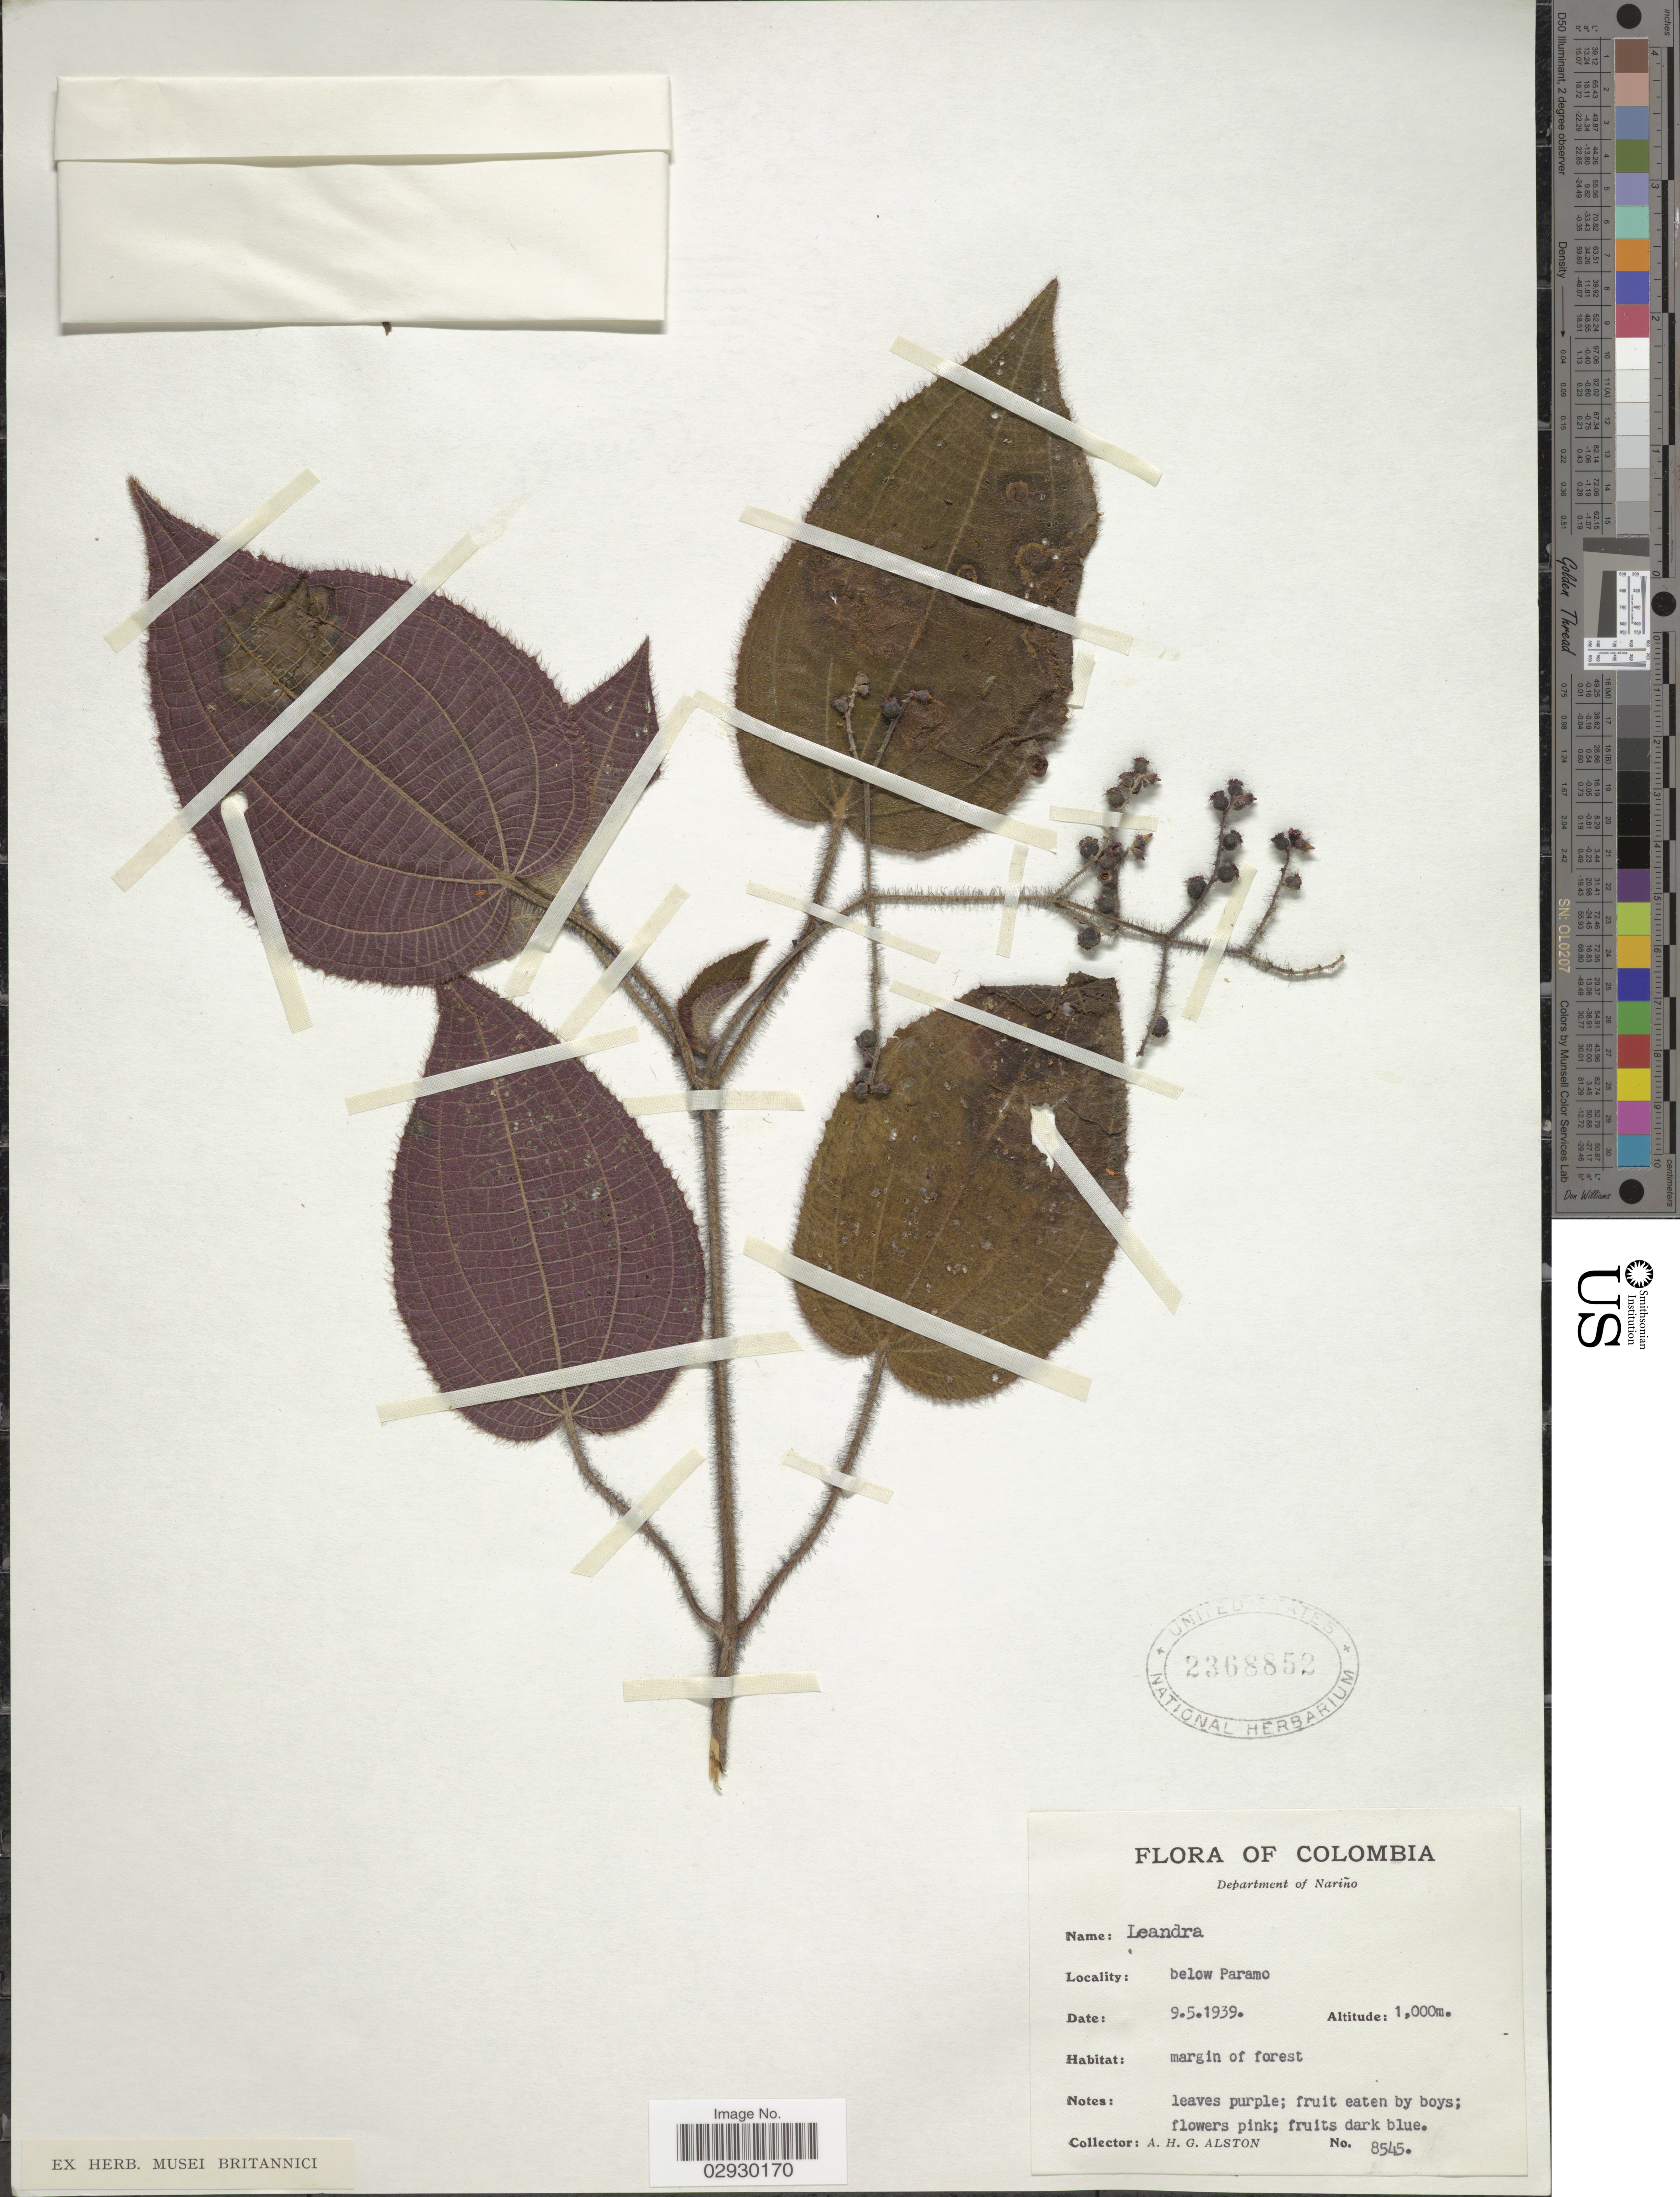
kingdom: Plantae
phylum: Tracheophyta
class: Magnoliopsida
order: Myrtales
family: Melastomataceae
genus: Leandra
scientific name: Leandra sp.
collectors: A. H. Alston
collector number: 8545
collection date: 1939-05-09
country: Colombia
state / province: Nariño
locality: Department of Nariño. Below Paramo.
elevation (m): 1000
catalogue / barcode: US 2368852